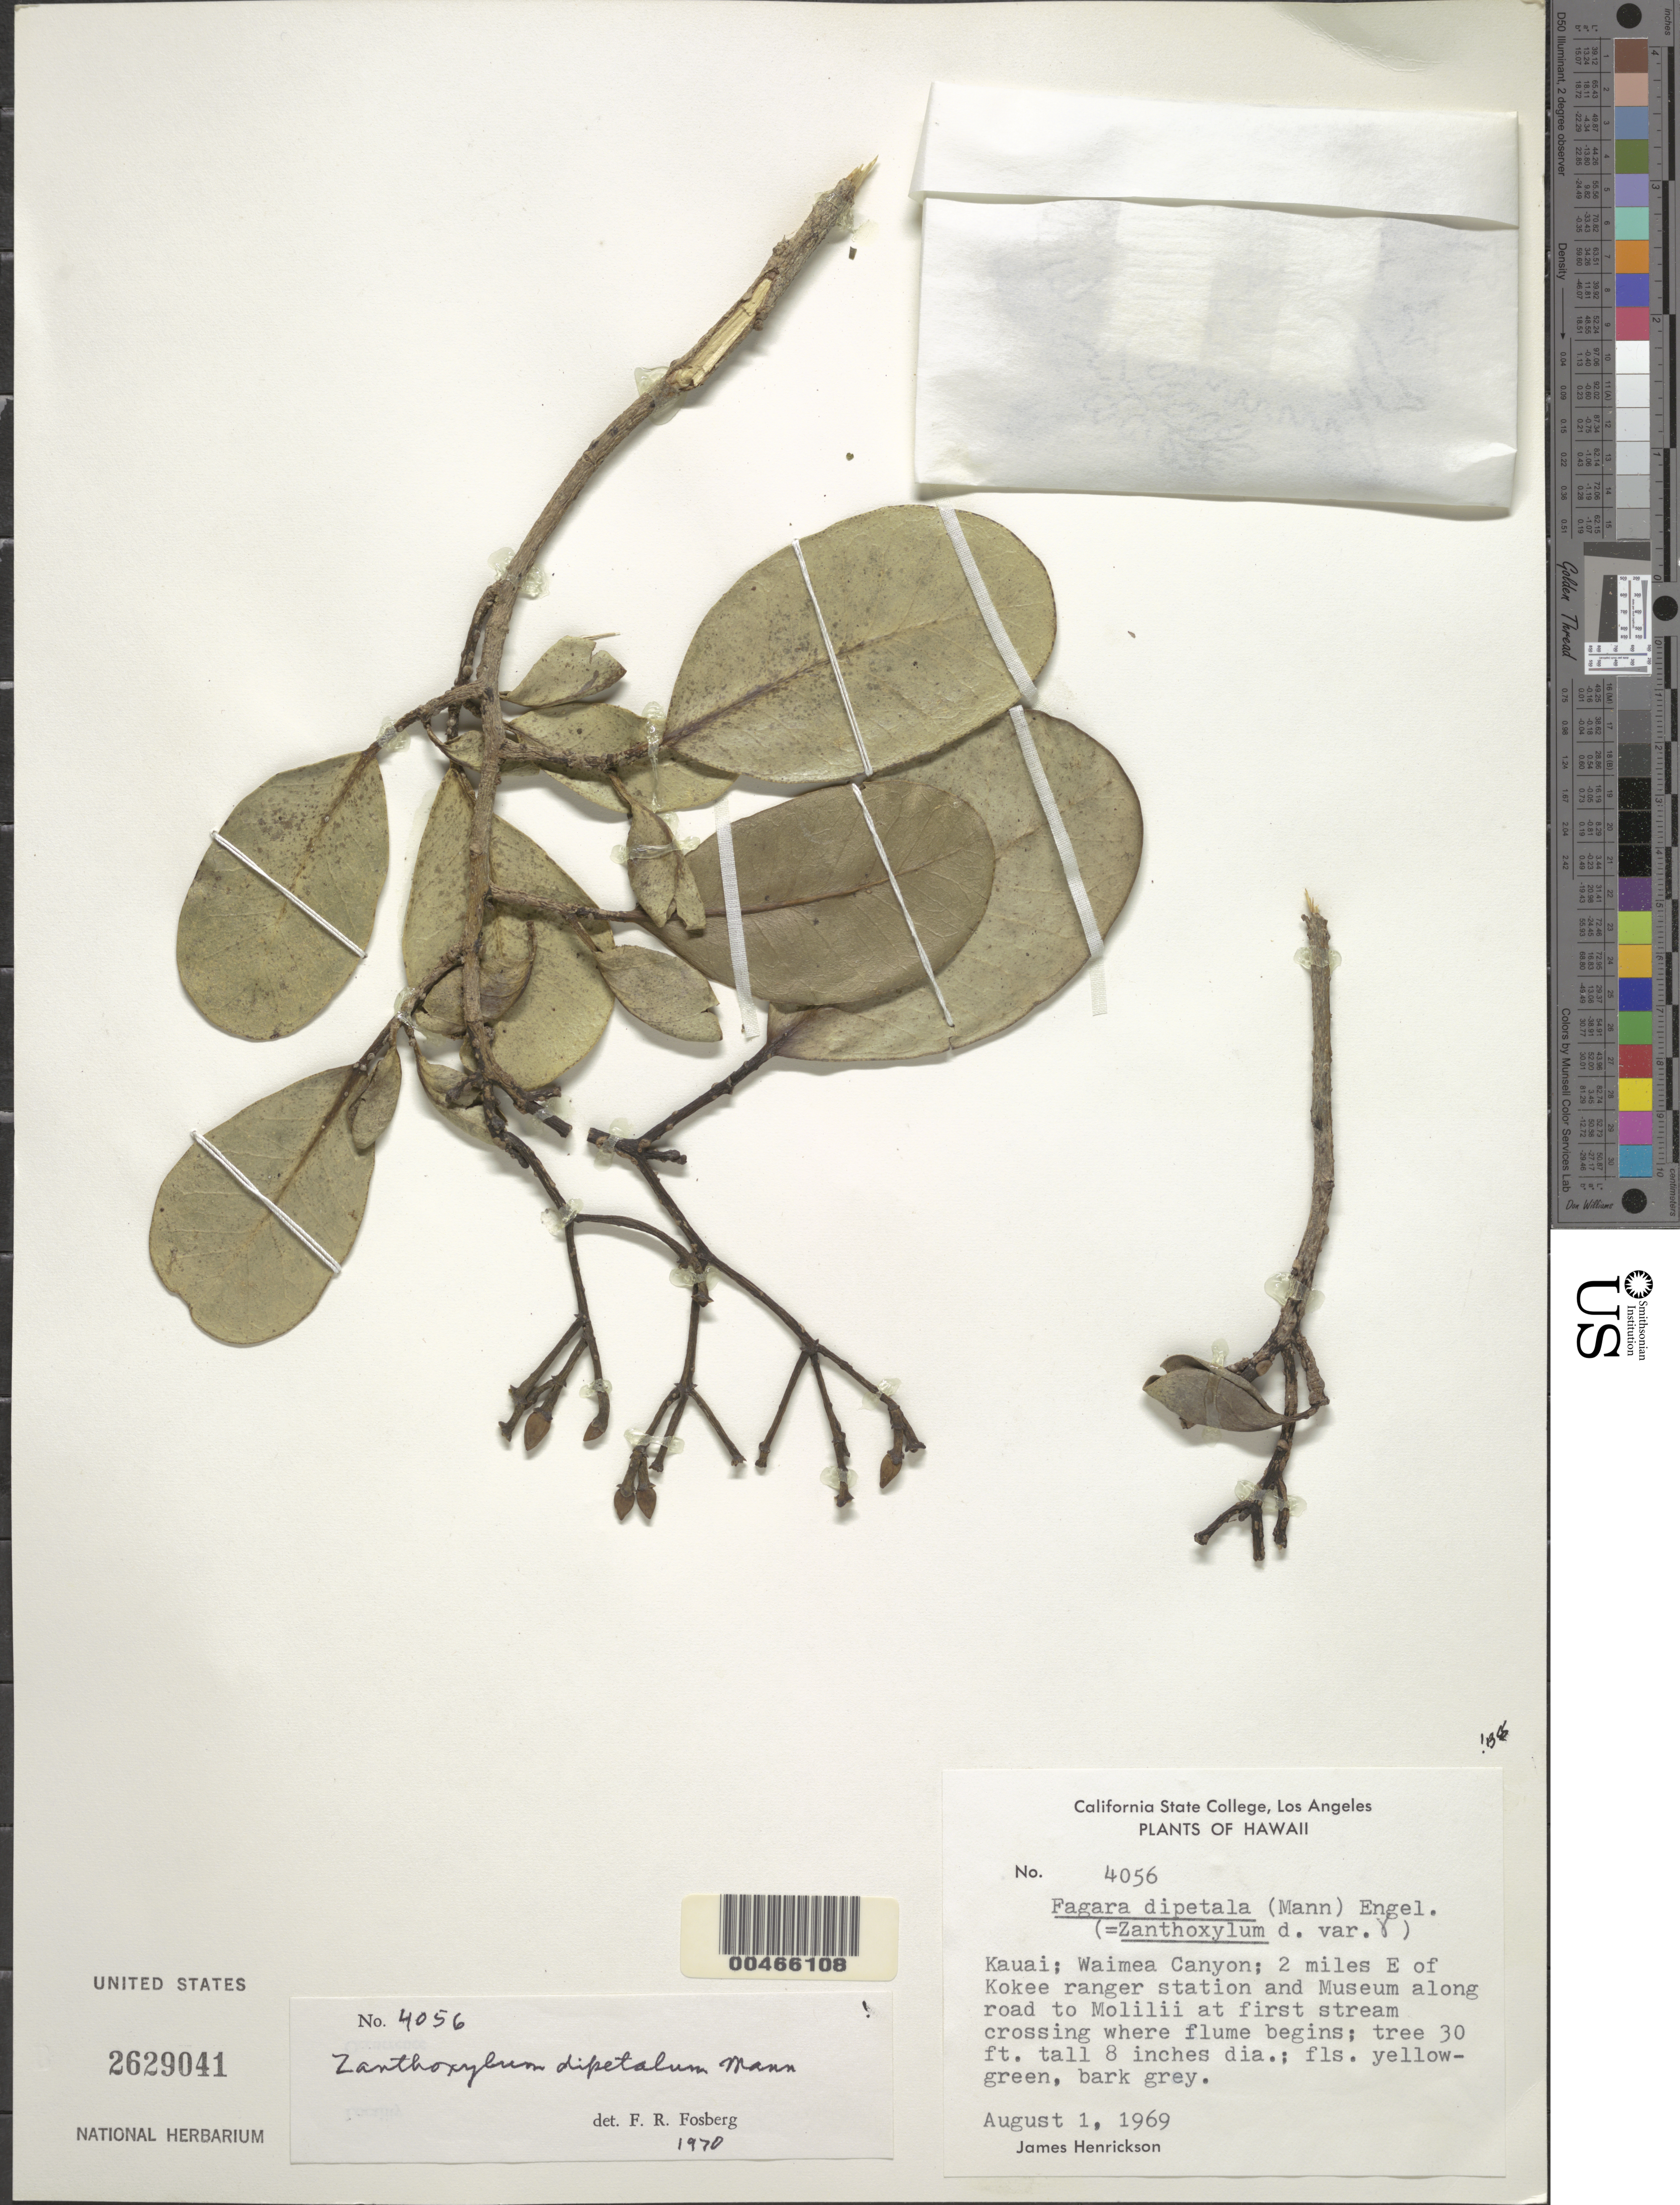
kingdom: Plantae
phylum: Tracheophyta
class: Magnoliopsida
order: Sapindales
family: Rutaceae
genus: Zanthoxylum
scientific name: Zanthoxylum dipetalum var. dipetalum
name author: H. Mann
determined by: Fosberg, F. R.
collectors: J. S. Henrickson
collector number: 4056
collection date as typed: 1 Aug 1969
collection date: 1969-08-01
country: United States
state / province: Hawaii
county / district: Kauai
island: Kaua'i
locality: Waimea Canyon; 2 miles E of Kokee ranger station and Museum along road to Molilii at first stream crossing where flume begins.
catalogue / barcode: US 2629041